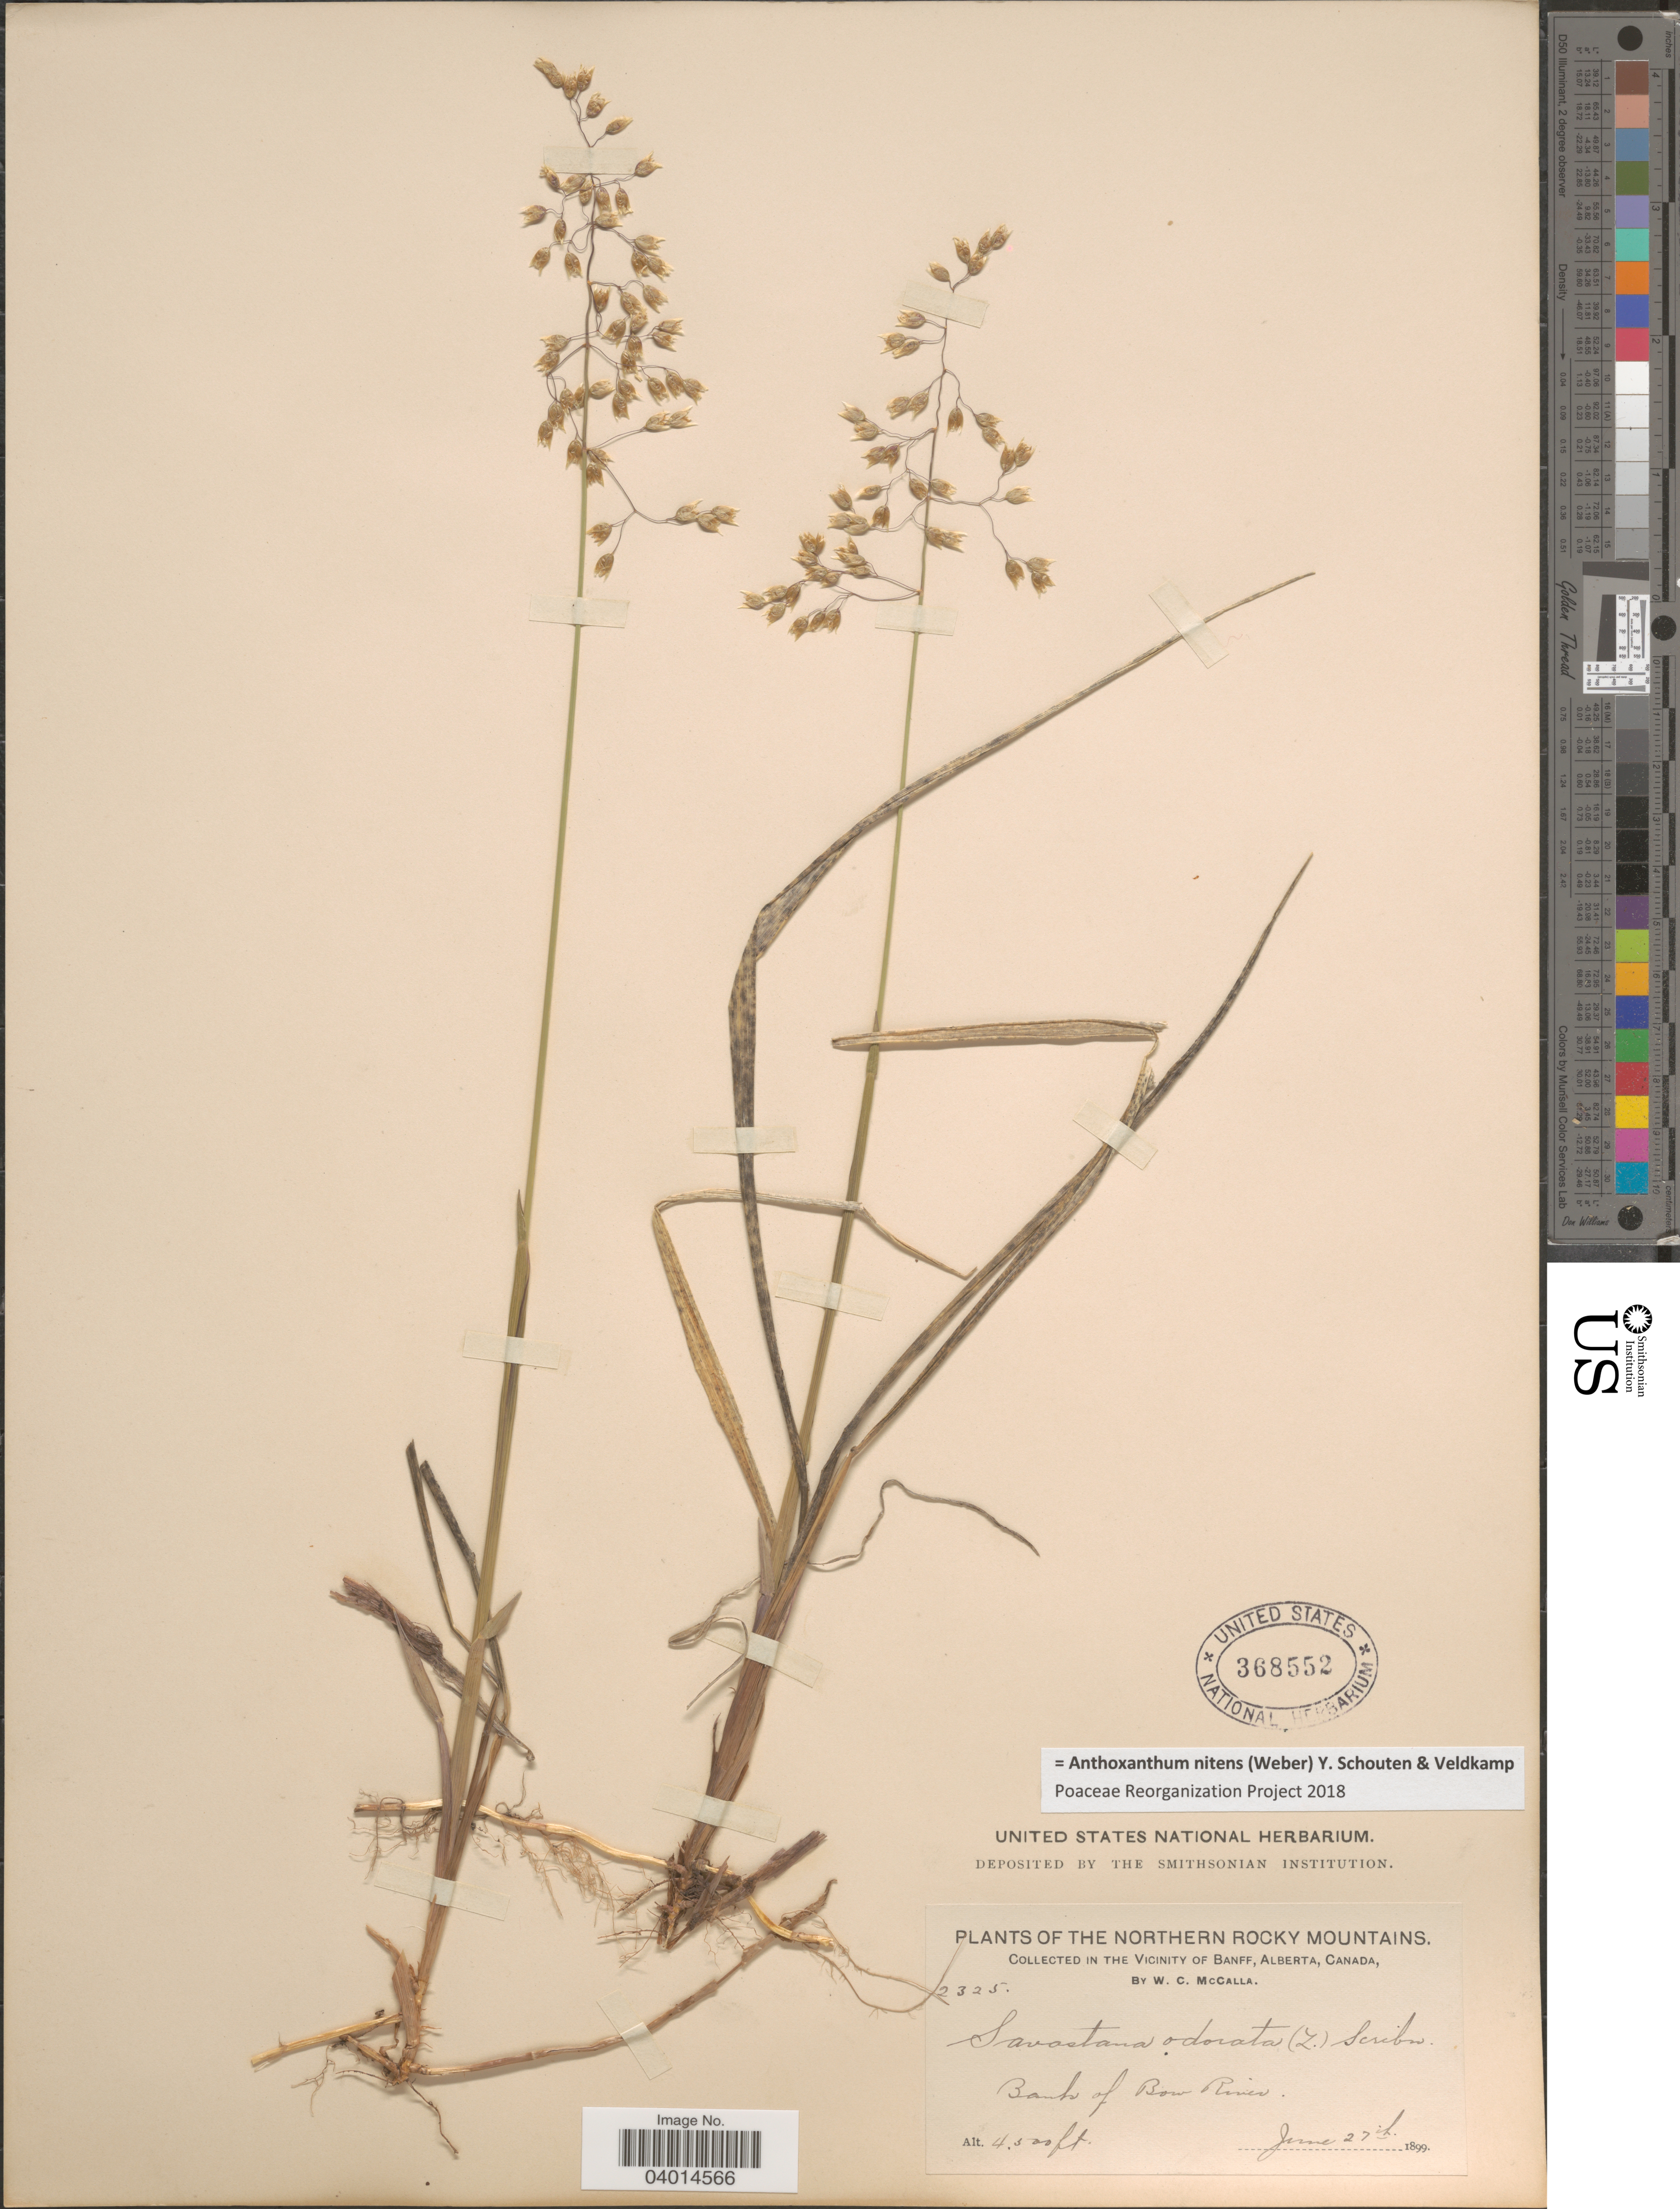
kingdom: Plantae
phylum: Tracheophyta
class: Liliopsida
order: Poales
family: Poaceae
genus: Anthoxanthum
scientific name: Anthoxanthum nitens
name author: (G.H. Weber) R.T.A. Schouten & Veldkamp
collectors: W. McCalla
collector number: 2325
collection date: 1899-06-27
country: Canada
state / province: Alberta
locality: The Northern Rocky Mountains. In the Vicinity of Banff. Bank of Bow River.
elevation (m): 1372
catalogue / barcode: US 368552